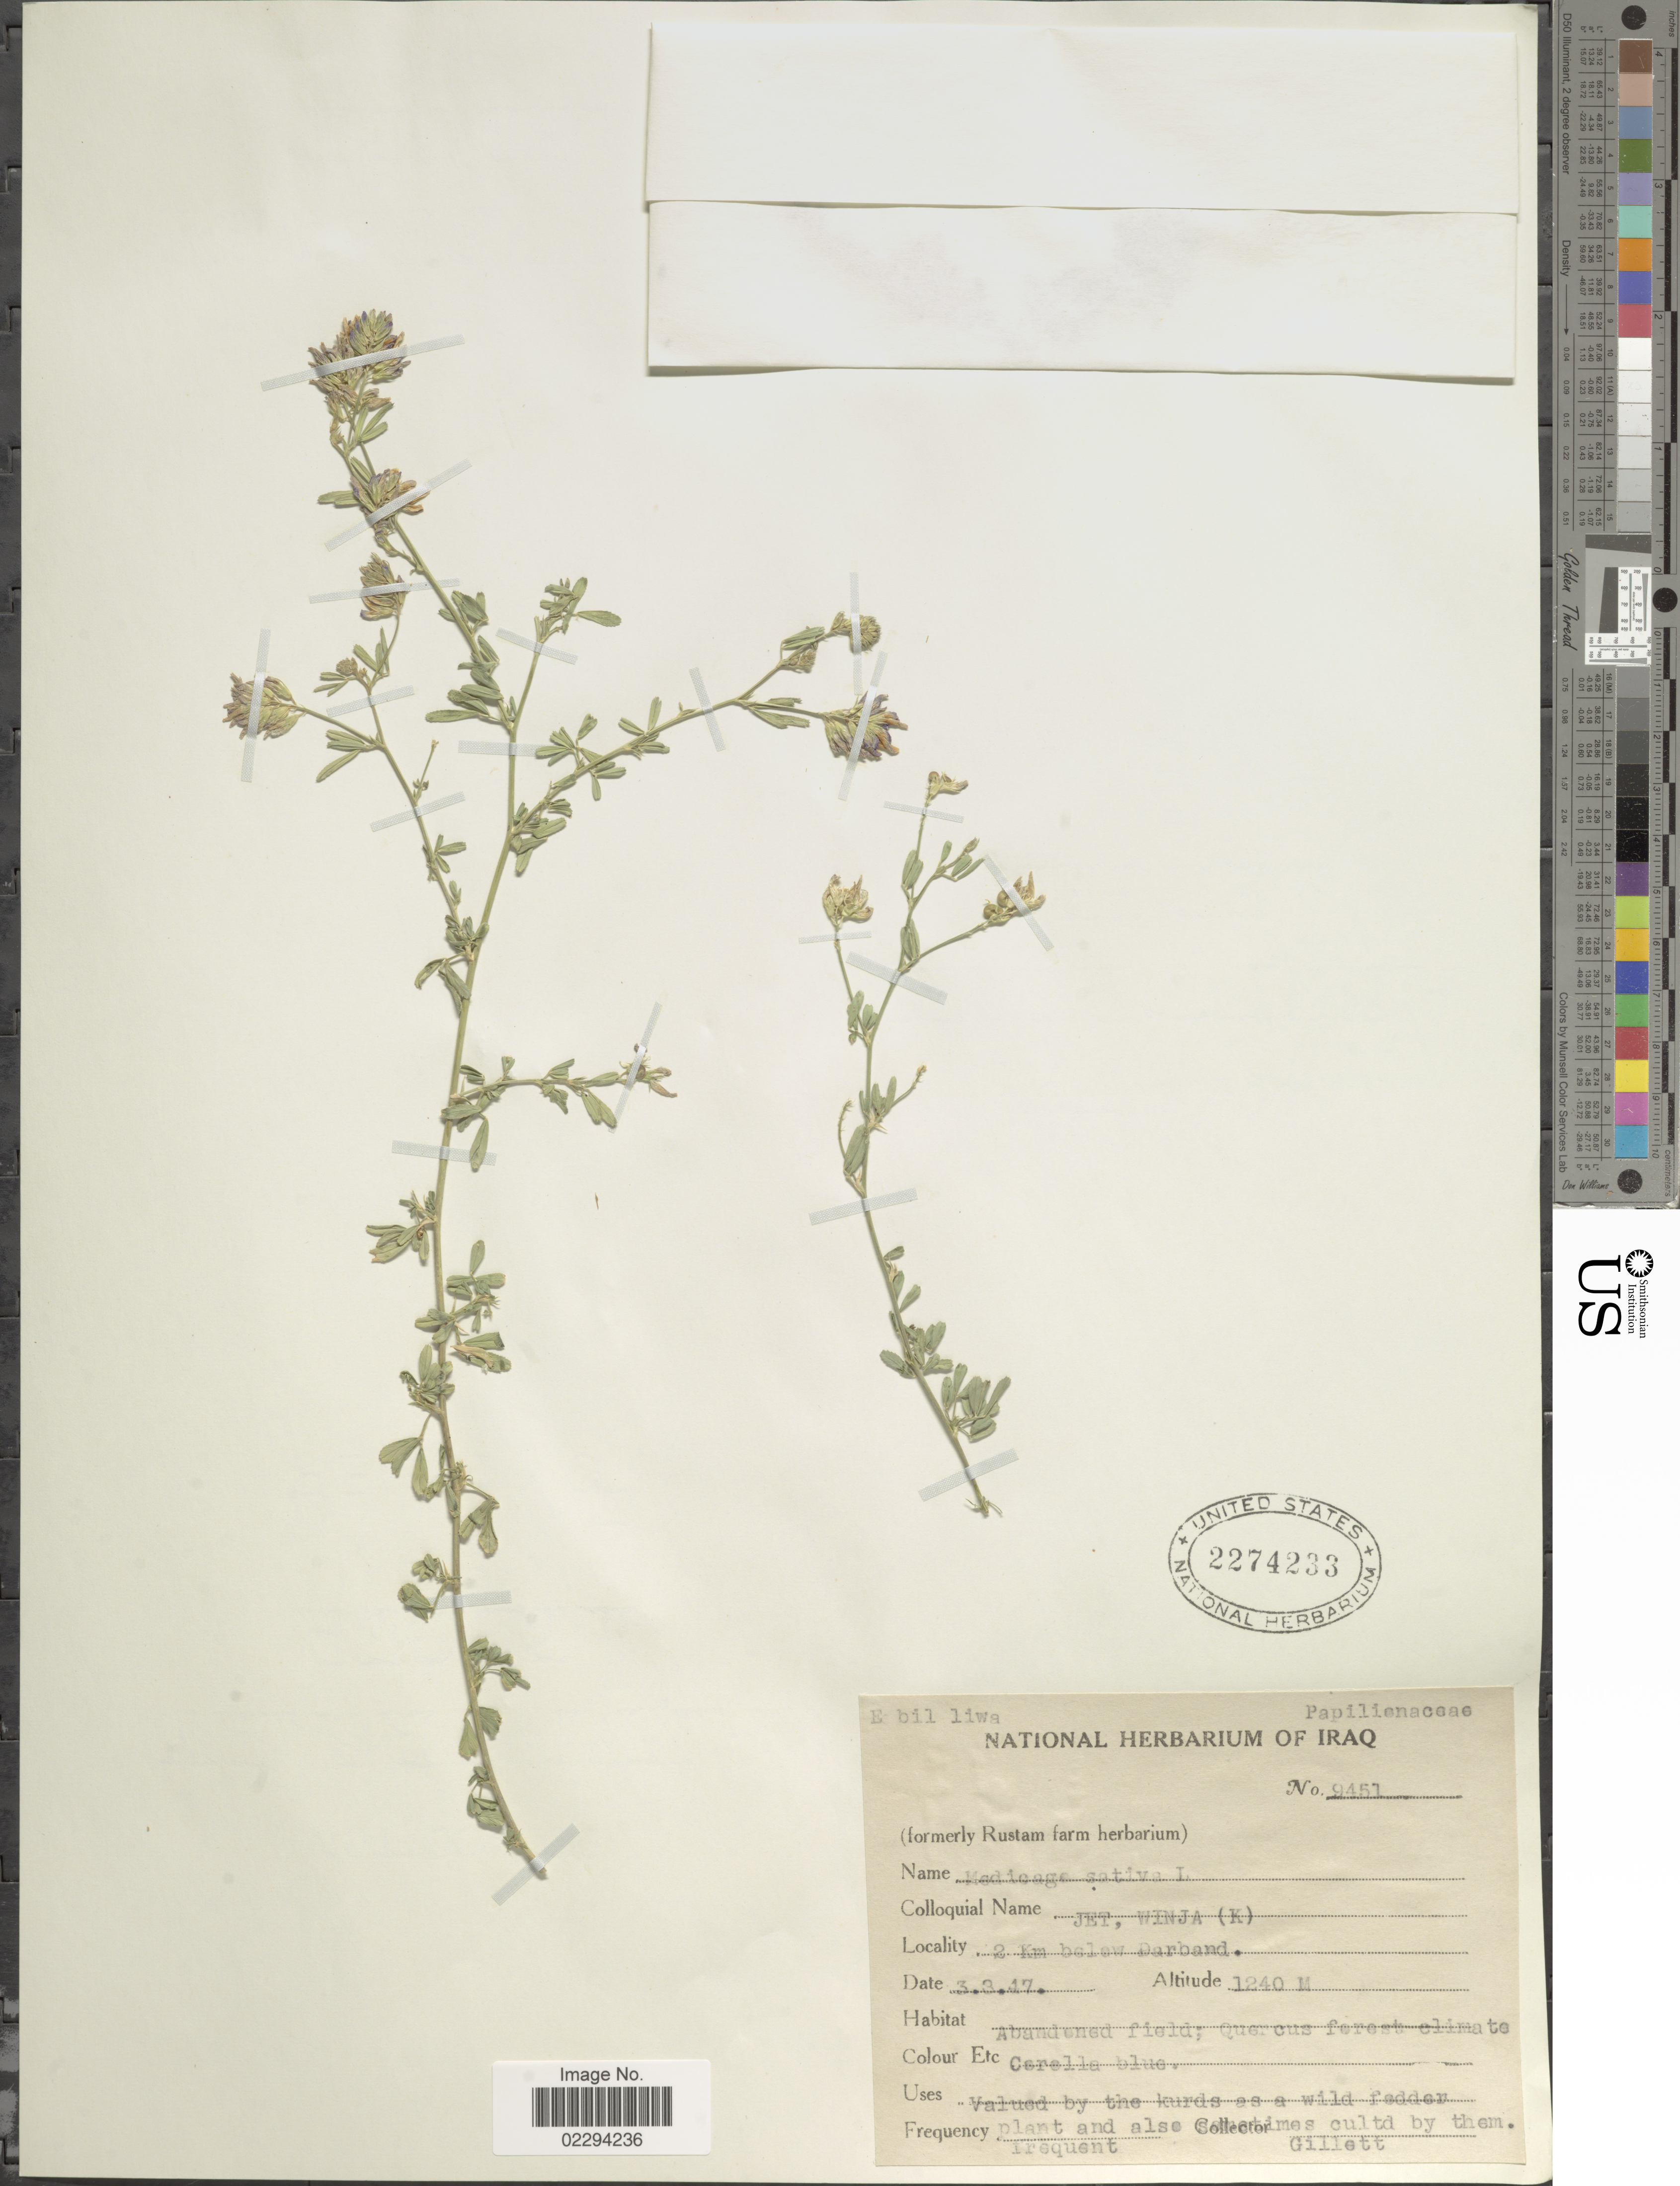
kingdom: Plantae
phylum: Tracheophyta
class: Magnoliopsida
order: Fabales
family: Fabaceae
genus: Medicago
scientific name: Medicago sativa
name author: L.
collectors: Gillett, --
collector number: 9451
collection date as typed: Transcribed d/m/y: 3/3/47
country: Iraq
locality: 2 Km below Darband, abandoned field, plant and also sometimes cultd by them [unsure placement].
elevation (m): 1240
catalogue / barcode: US 2274233